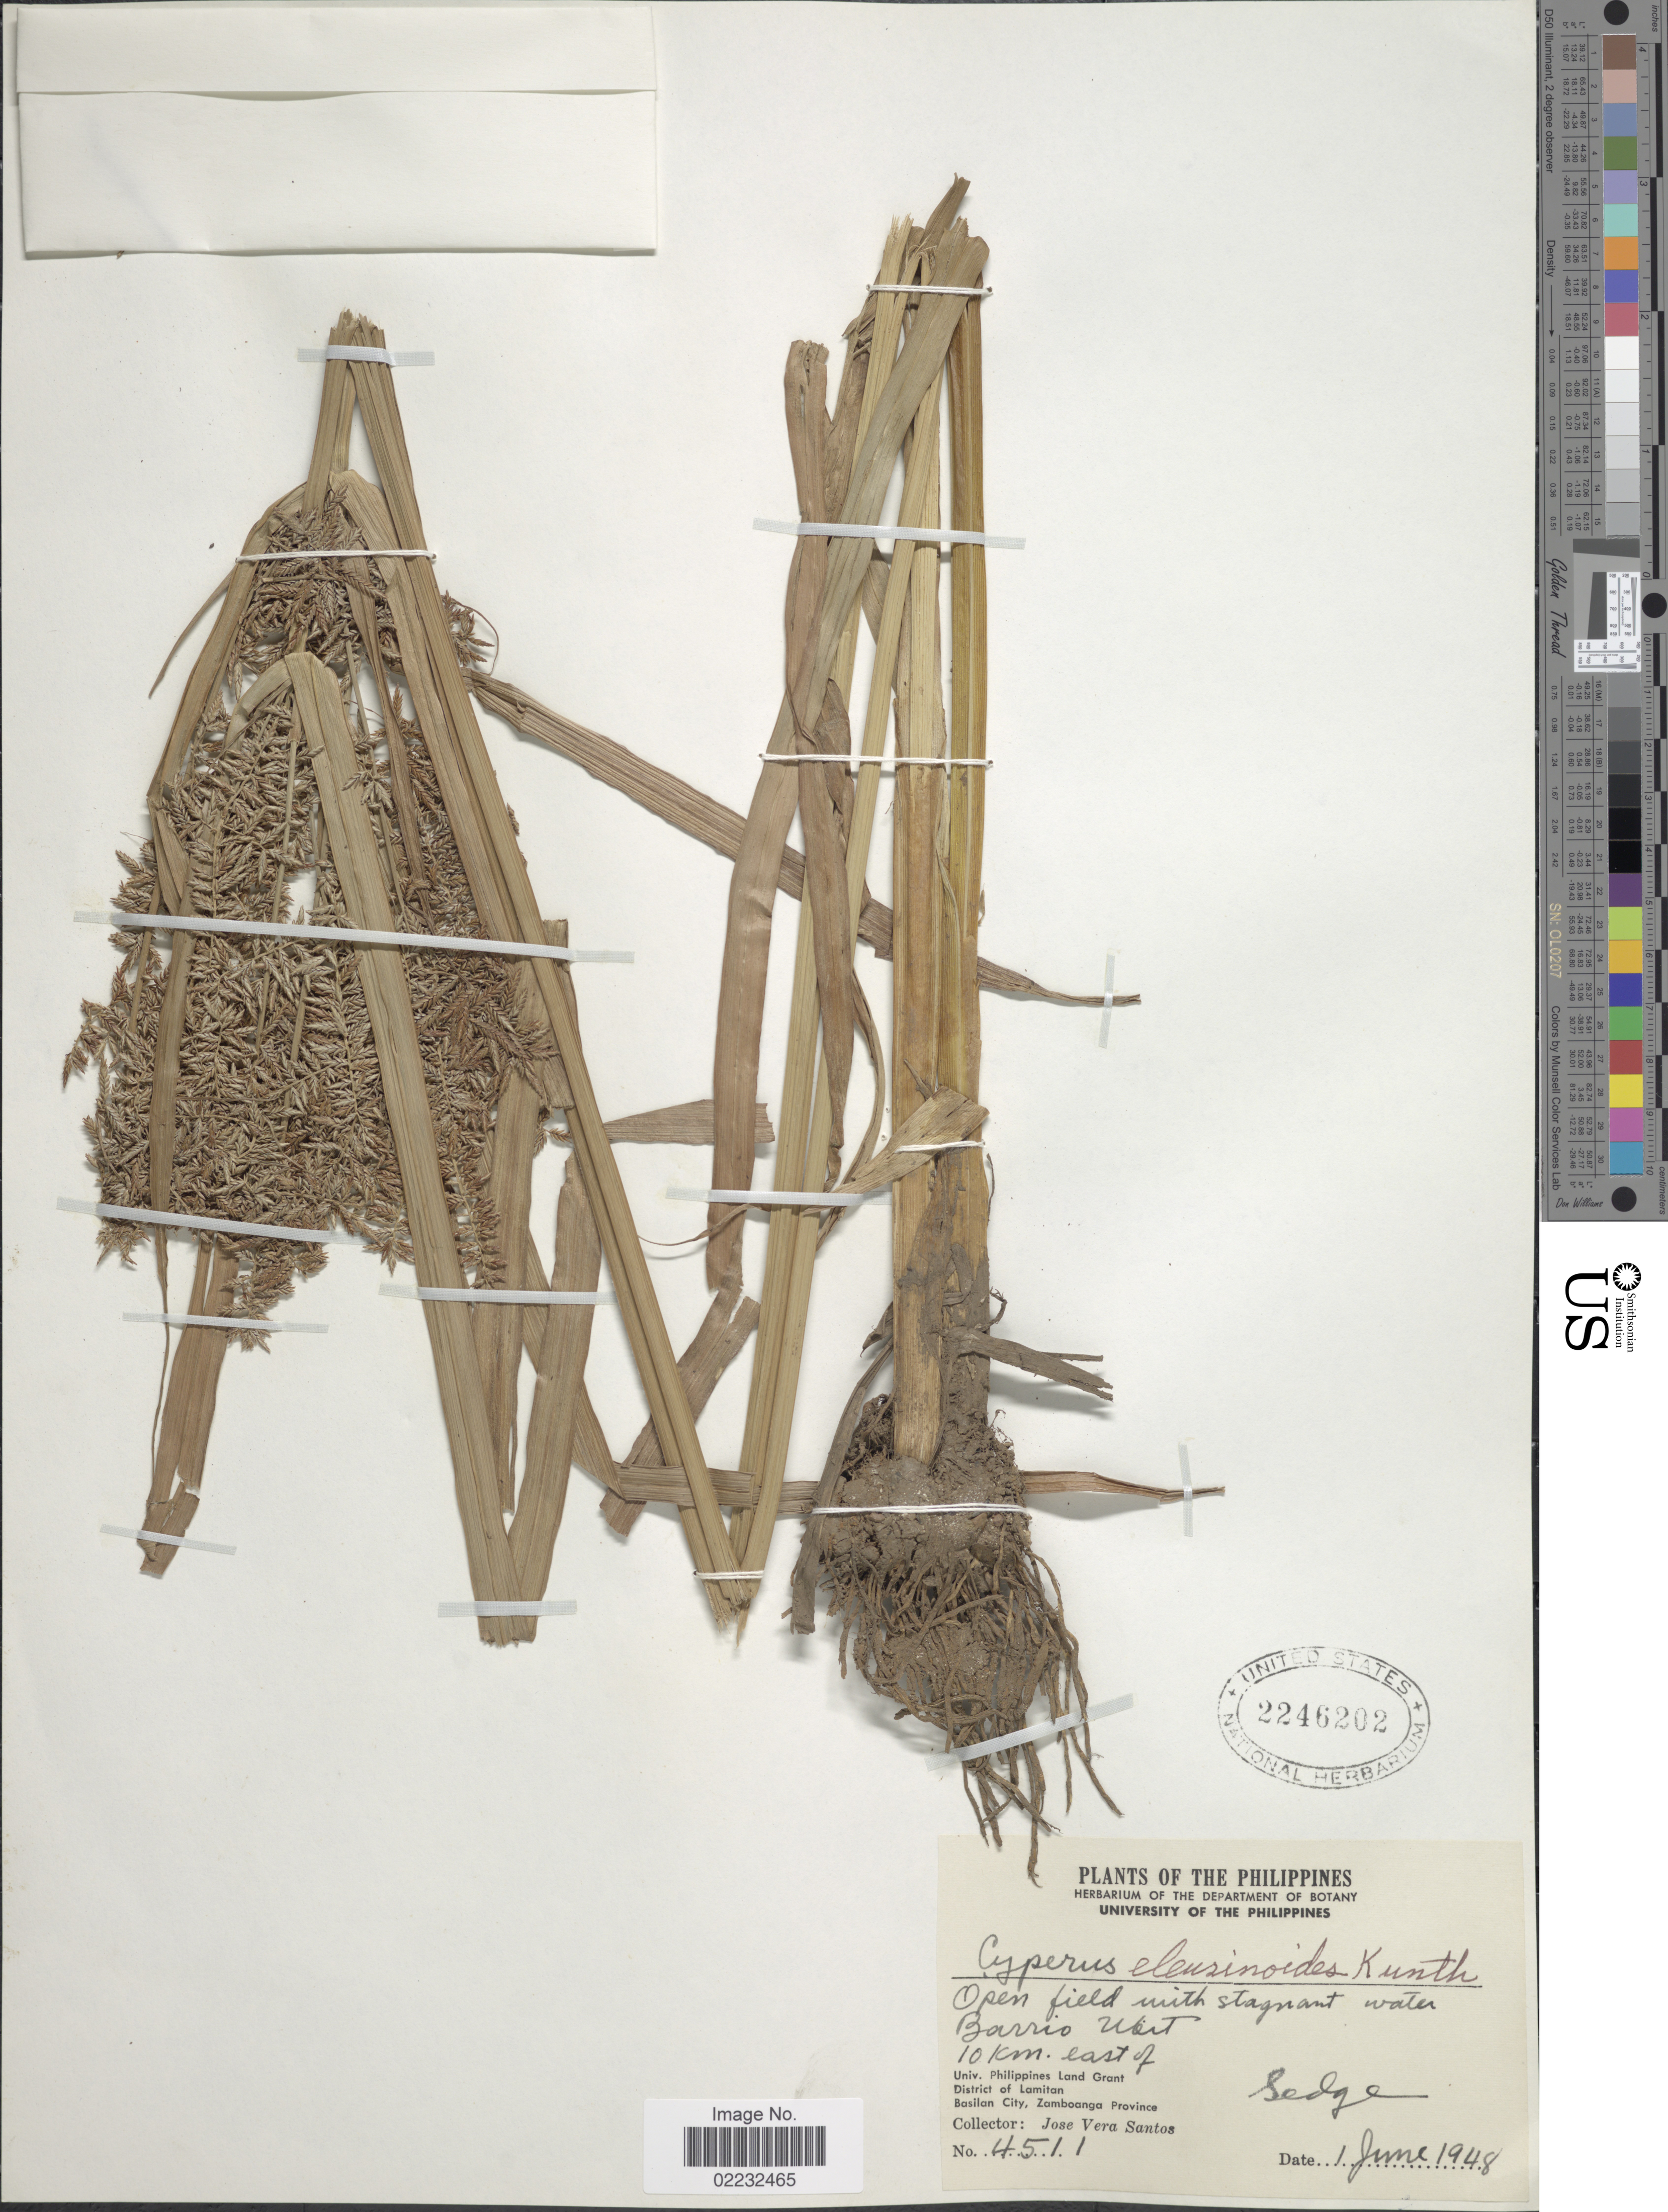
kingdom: Plantae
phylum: Tracheophyta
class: Liliopsida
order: Poales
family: Cyperaceae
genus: Cyperus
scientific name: Cyperus nutans subsp. eleusinoides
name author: (Kunth) T. Koyama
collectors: J. V. Santos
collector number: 4511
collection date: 1948-06-01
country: Philippines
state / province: Muslim Mindanao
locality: Barrio Ubrt. 10 km east of Univ. Philippines Land Grant. District of Lamitan, Basilan City, Zamboanga Province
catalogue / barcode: US 2246202